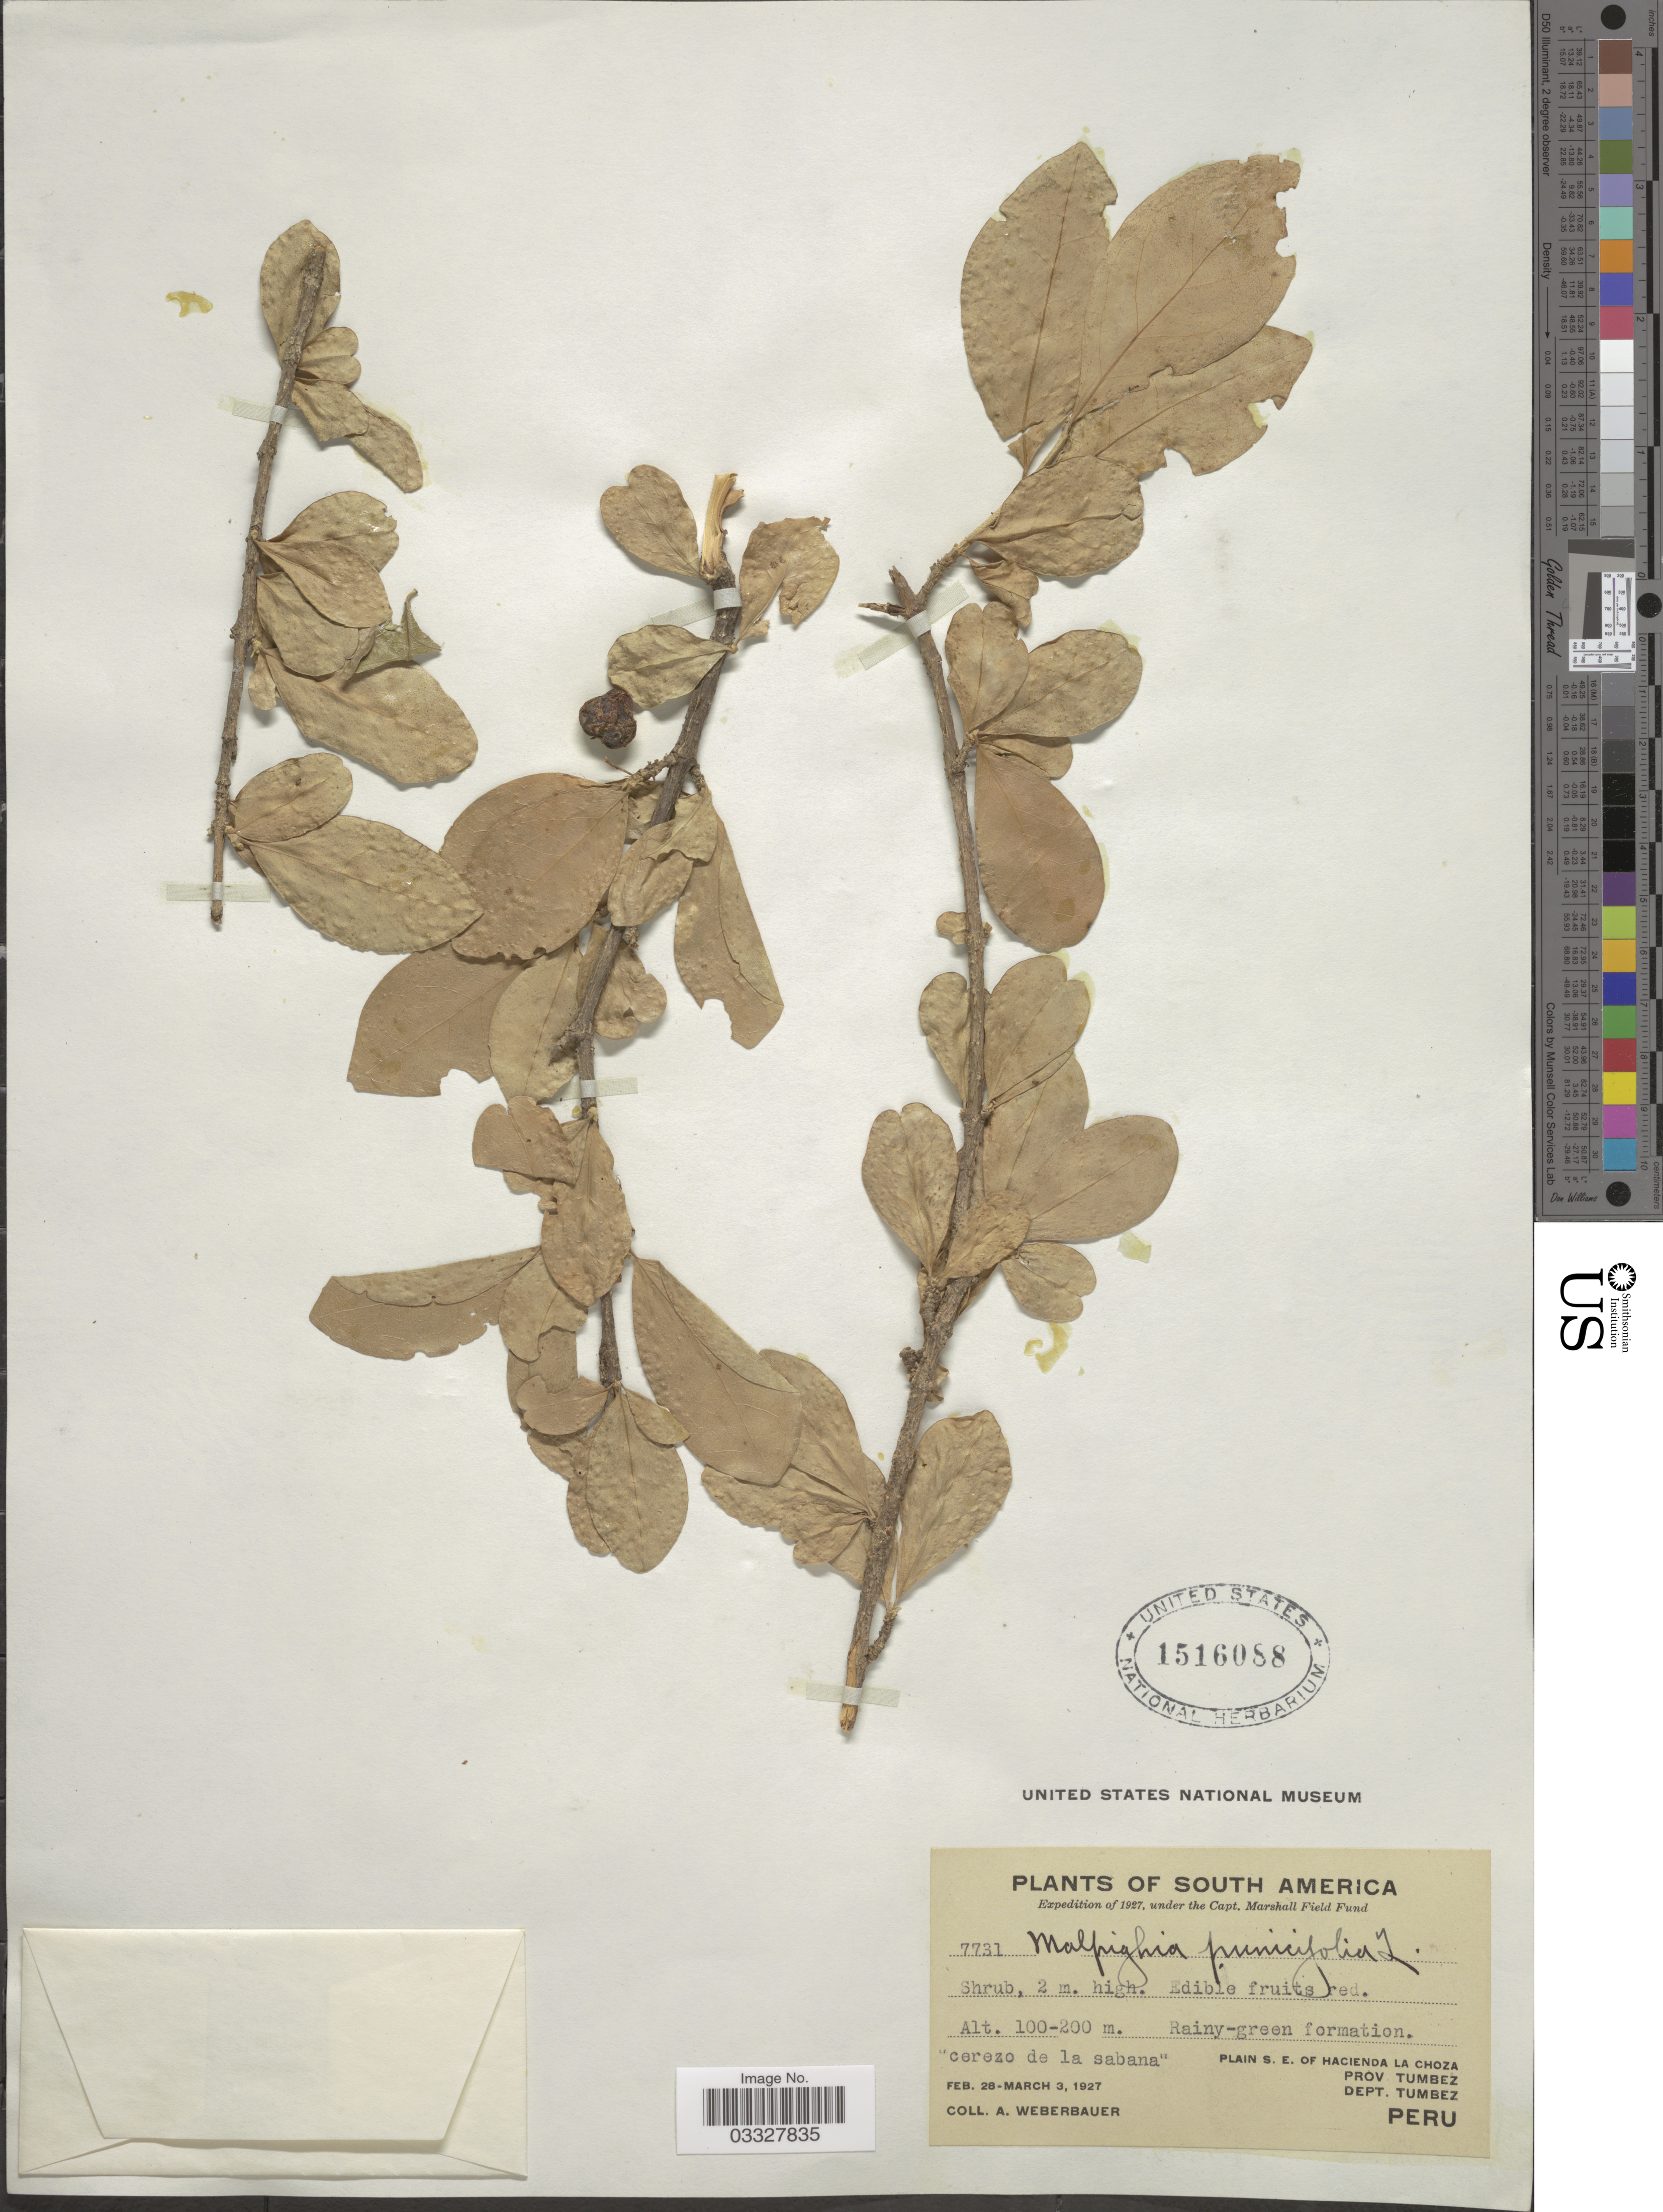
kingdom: Plantae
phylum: Tracheophyta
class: Magnoliopsida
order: Malpighiales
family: Malpighiaceae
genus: Malpighia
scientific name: Malpighia emarginata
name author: DC.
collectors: A. Weberbauer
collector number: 7731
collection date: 1927-02-28/1927-03-03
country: Peru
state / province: Tumbes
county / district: Tumbes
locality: Plain S.E. of Hacienda La Choza. Prov. Tumbez, Dept. Tumbez.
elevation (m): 100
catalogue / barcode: US 1516088